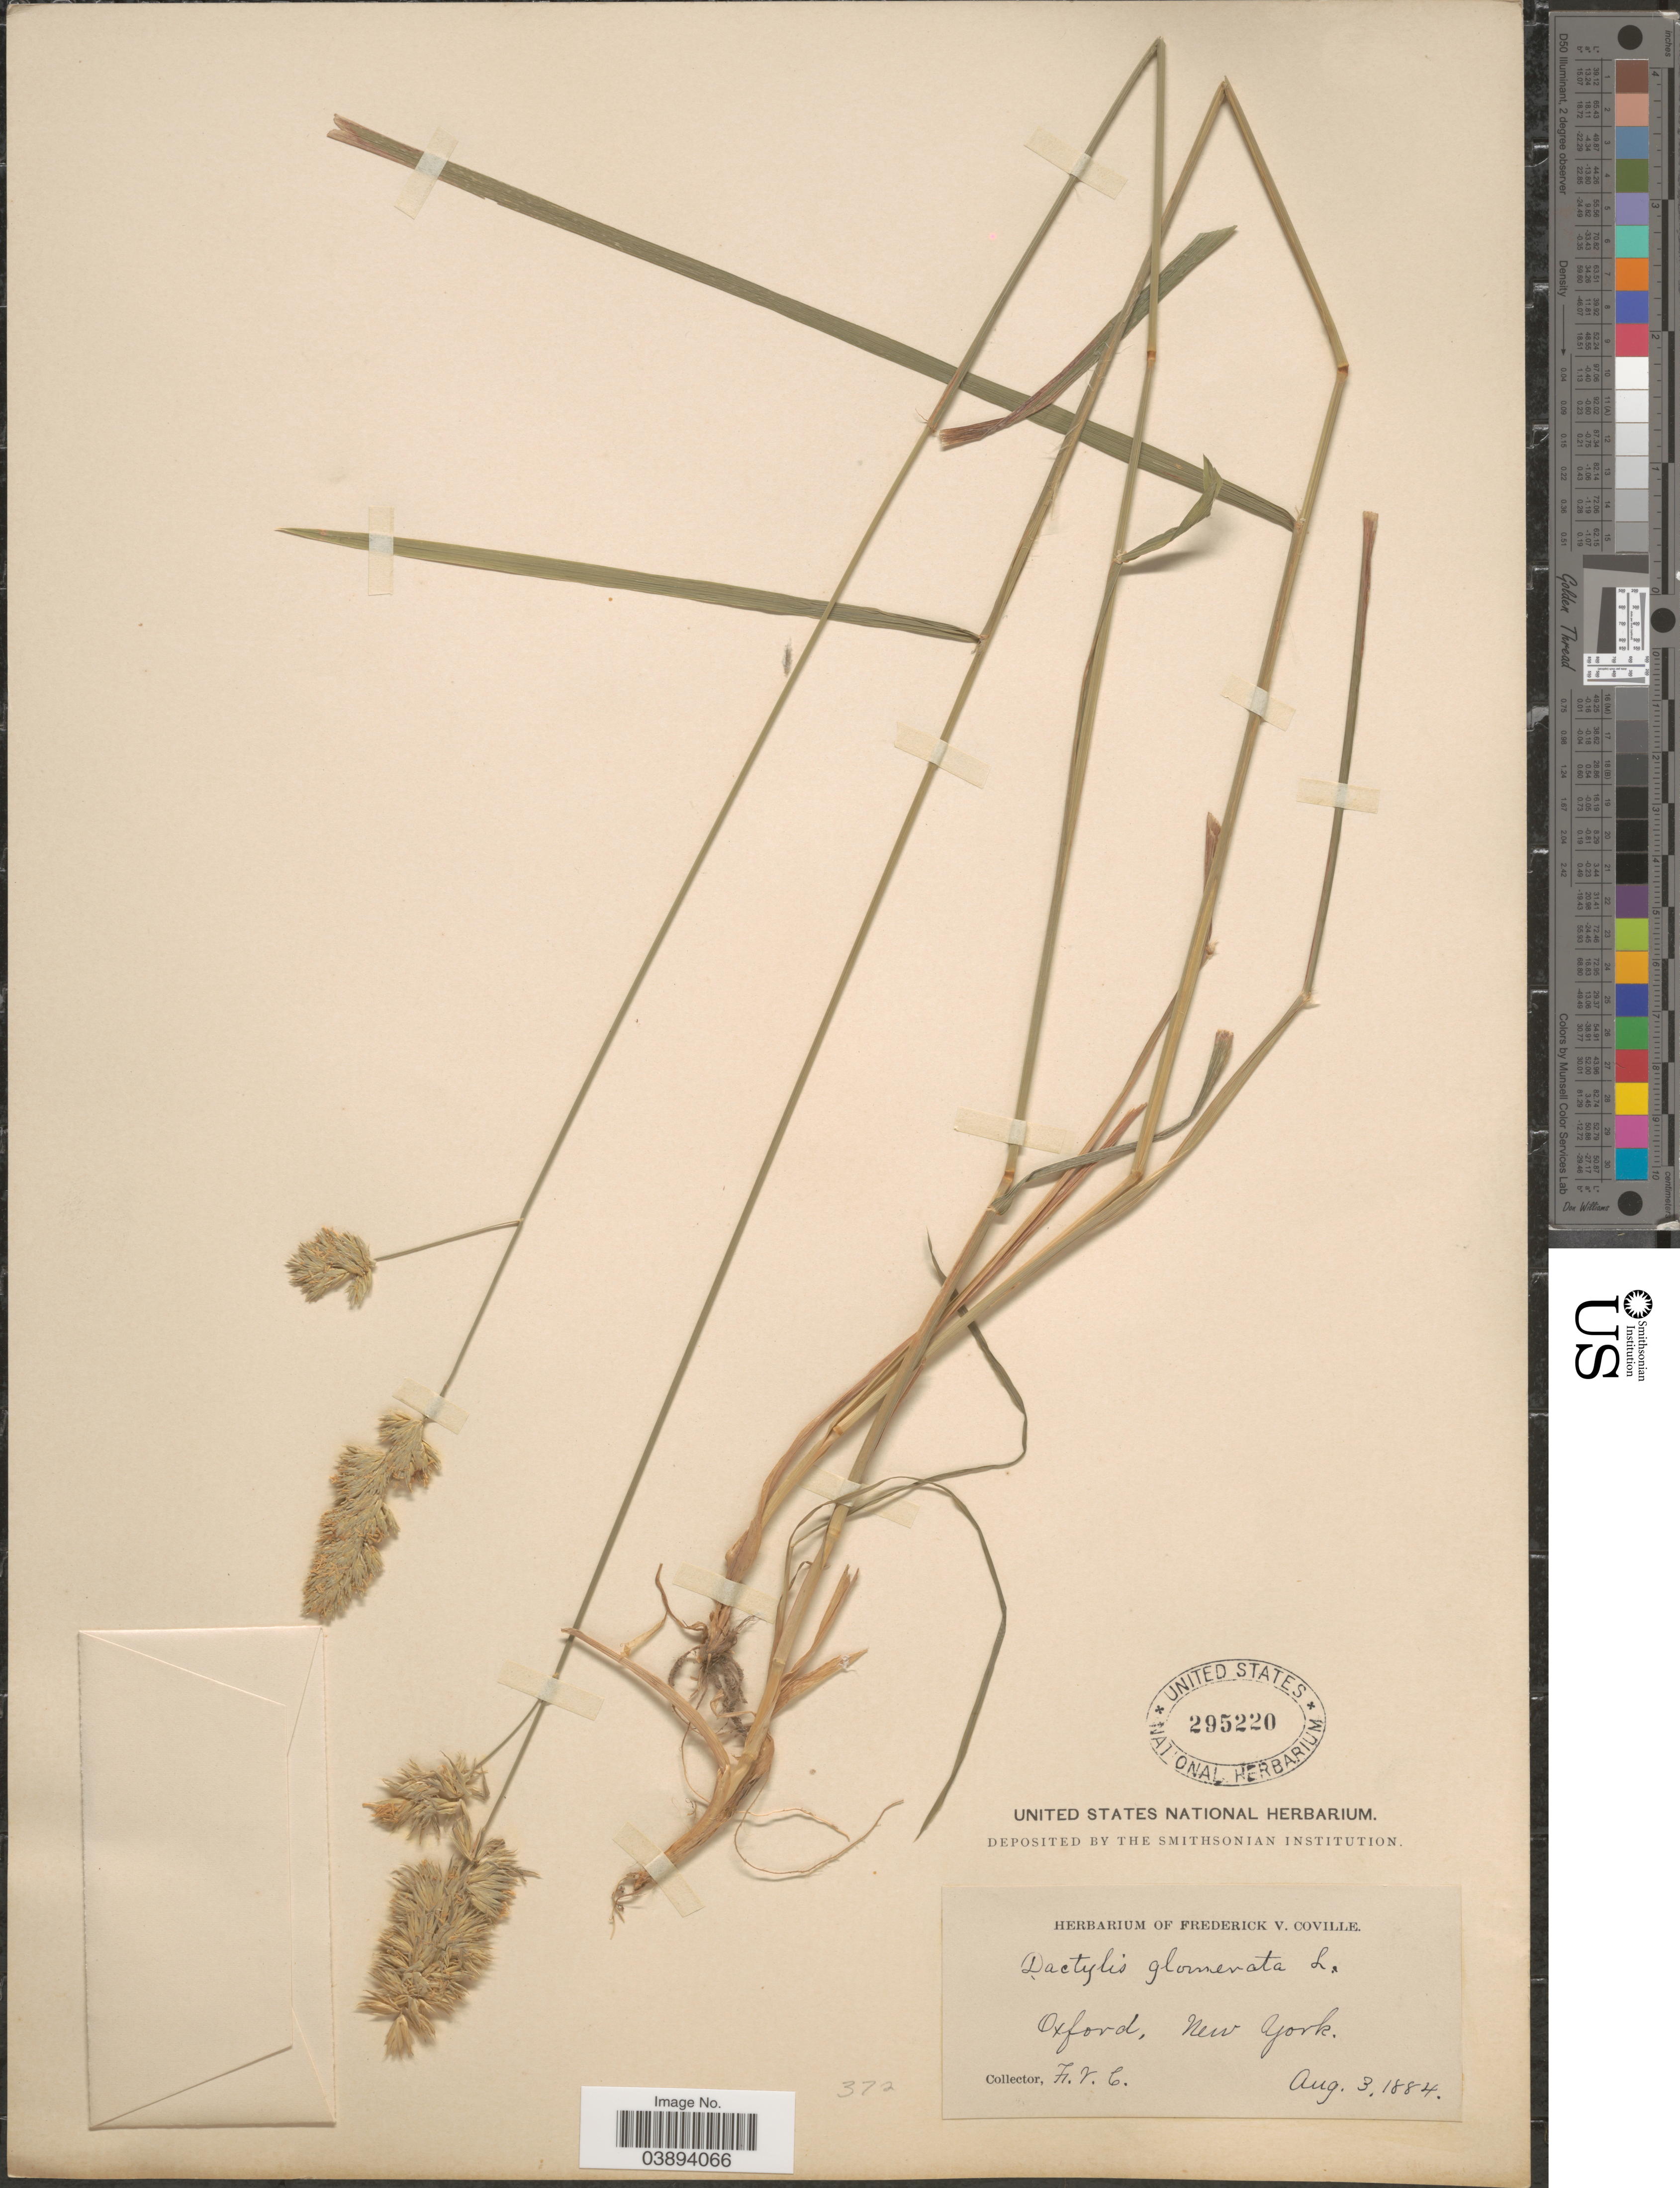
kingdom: Plantae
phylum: Tracheophyta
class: Liliopsida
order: Poales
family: Poaceae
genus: Dactylis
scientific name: Dactylis glomerata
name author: L.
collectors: F. V. Coville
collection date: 1884-08-03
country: United States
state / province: New York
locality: Oxford.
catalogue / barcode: US 295220